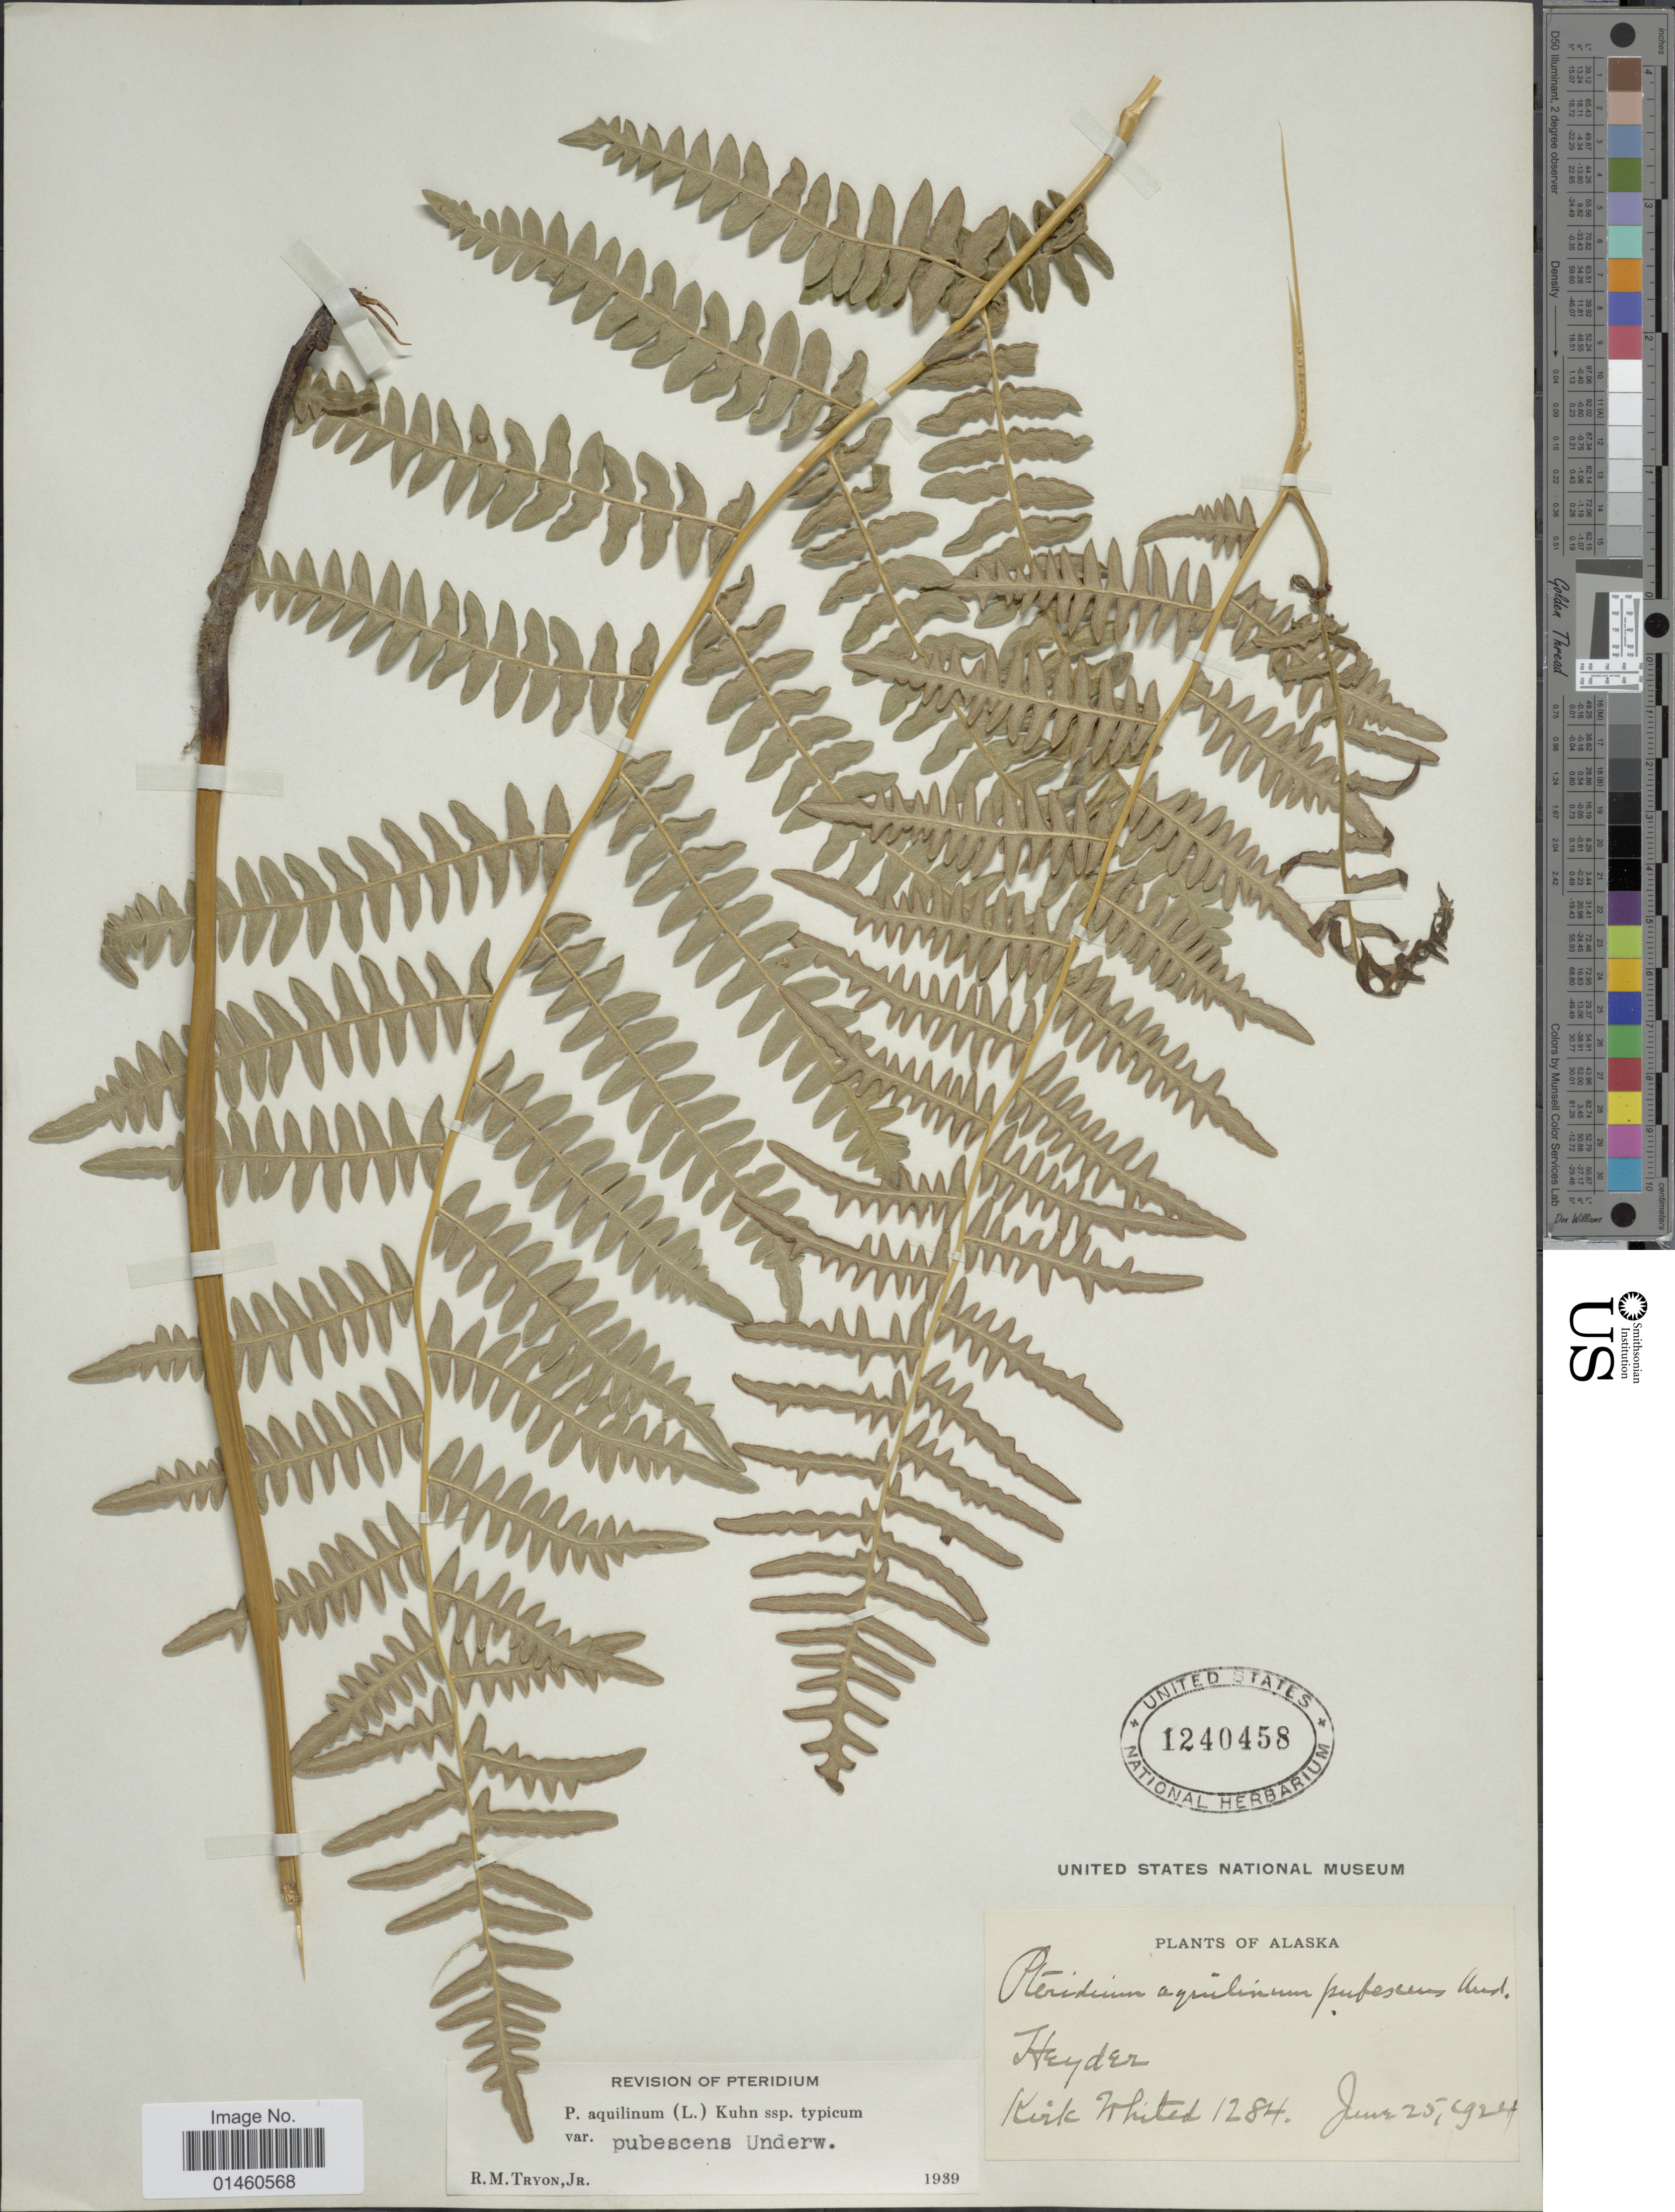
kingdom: Plantae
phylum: Tracheophyta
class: Polypodiopsida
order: Polypodiales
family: Dennstaedtiaceae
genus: Pteridium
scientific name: Pteridium pubescens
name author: (Underw.) Christenh.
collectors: K. Whited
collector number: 1284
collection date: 1924-06-25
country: United States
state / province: Alaska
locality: Heyder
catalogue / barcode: US 1240458